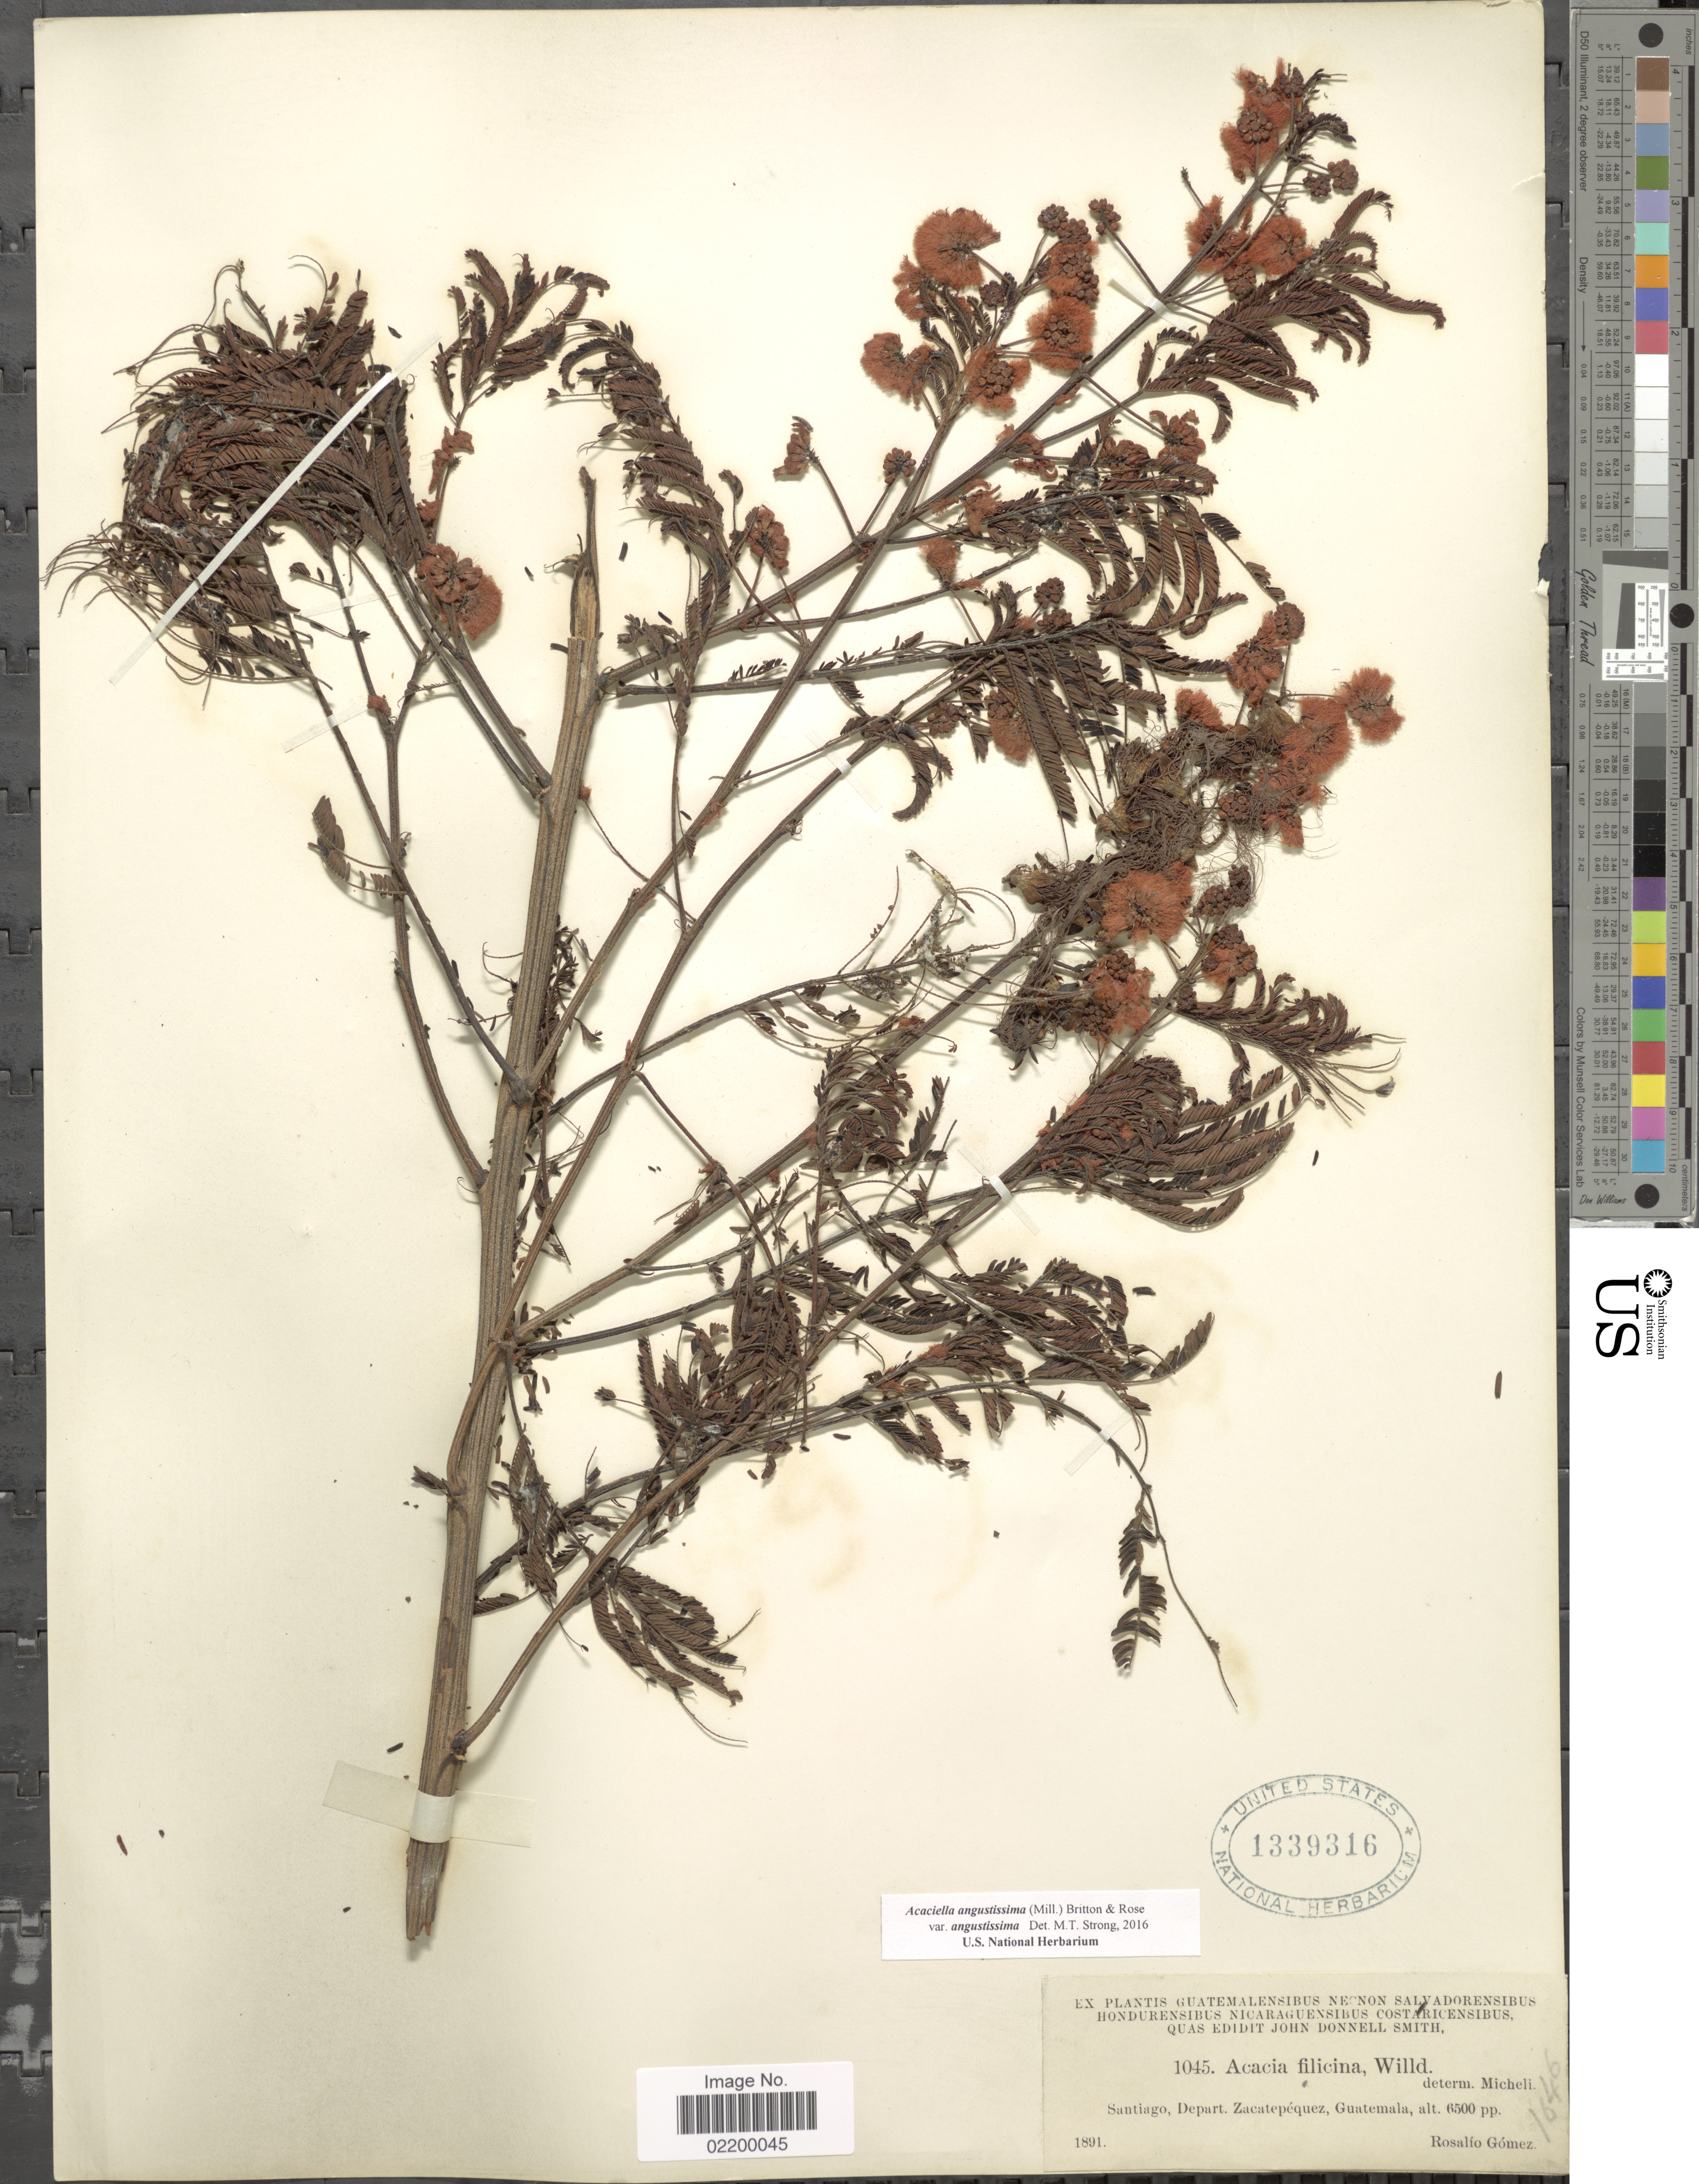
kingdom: Plantae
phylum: Tracheophyta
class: Magnoliopsida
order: Fabales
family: Fabaceae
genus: Acaciella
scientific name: Acaciella angustissima var. angustissima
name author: (Mill.) Britton & Rose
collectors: R. Gómez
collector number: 1045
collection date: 1891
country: Guatemala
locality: Santiago, Depart. Zacatepequez, Guatemala.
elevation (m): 1981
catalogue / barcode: US 1339316